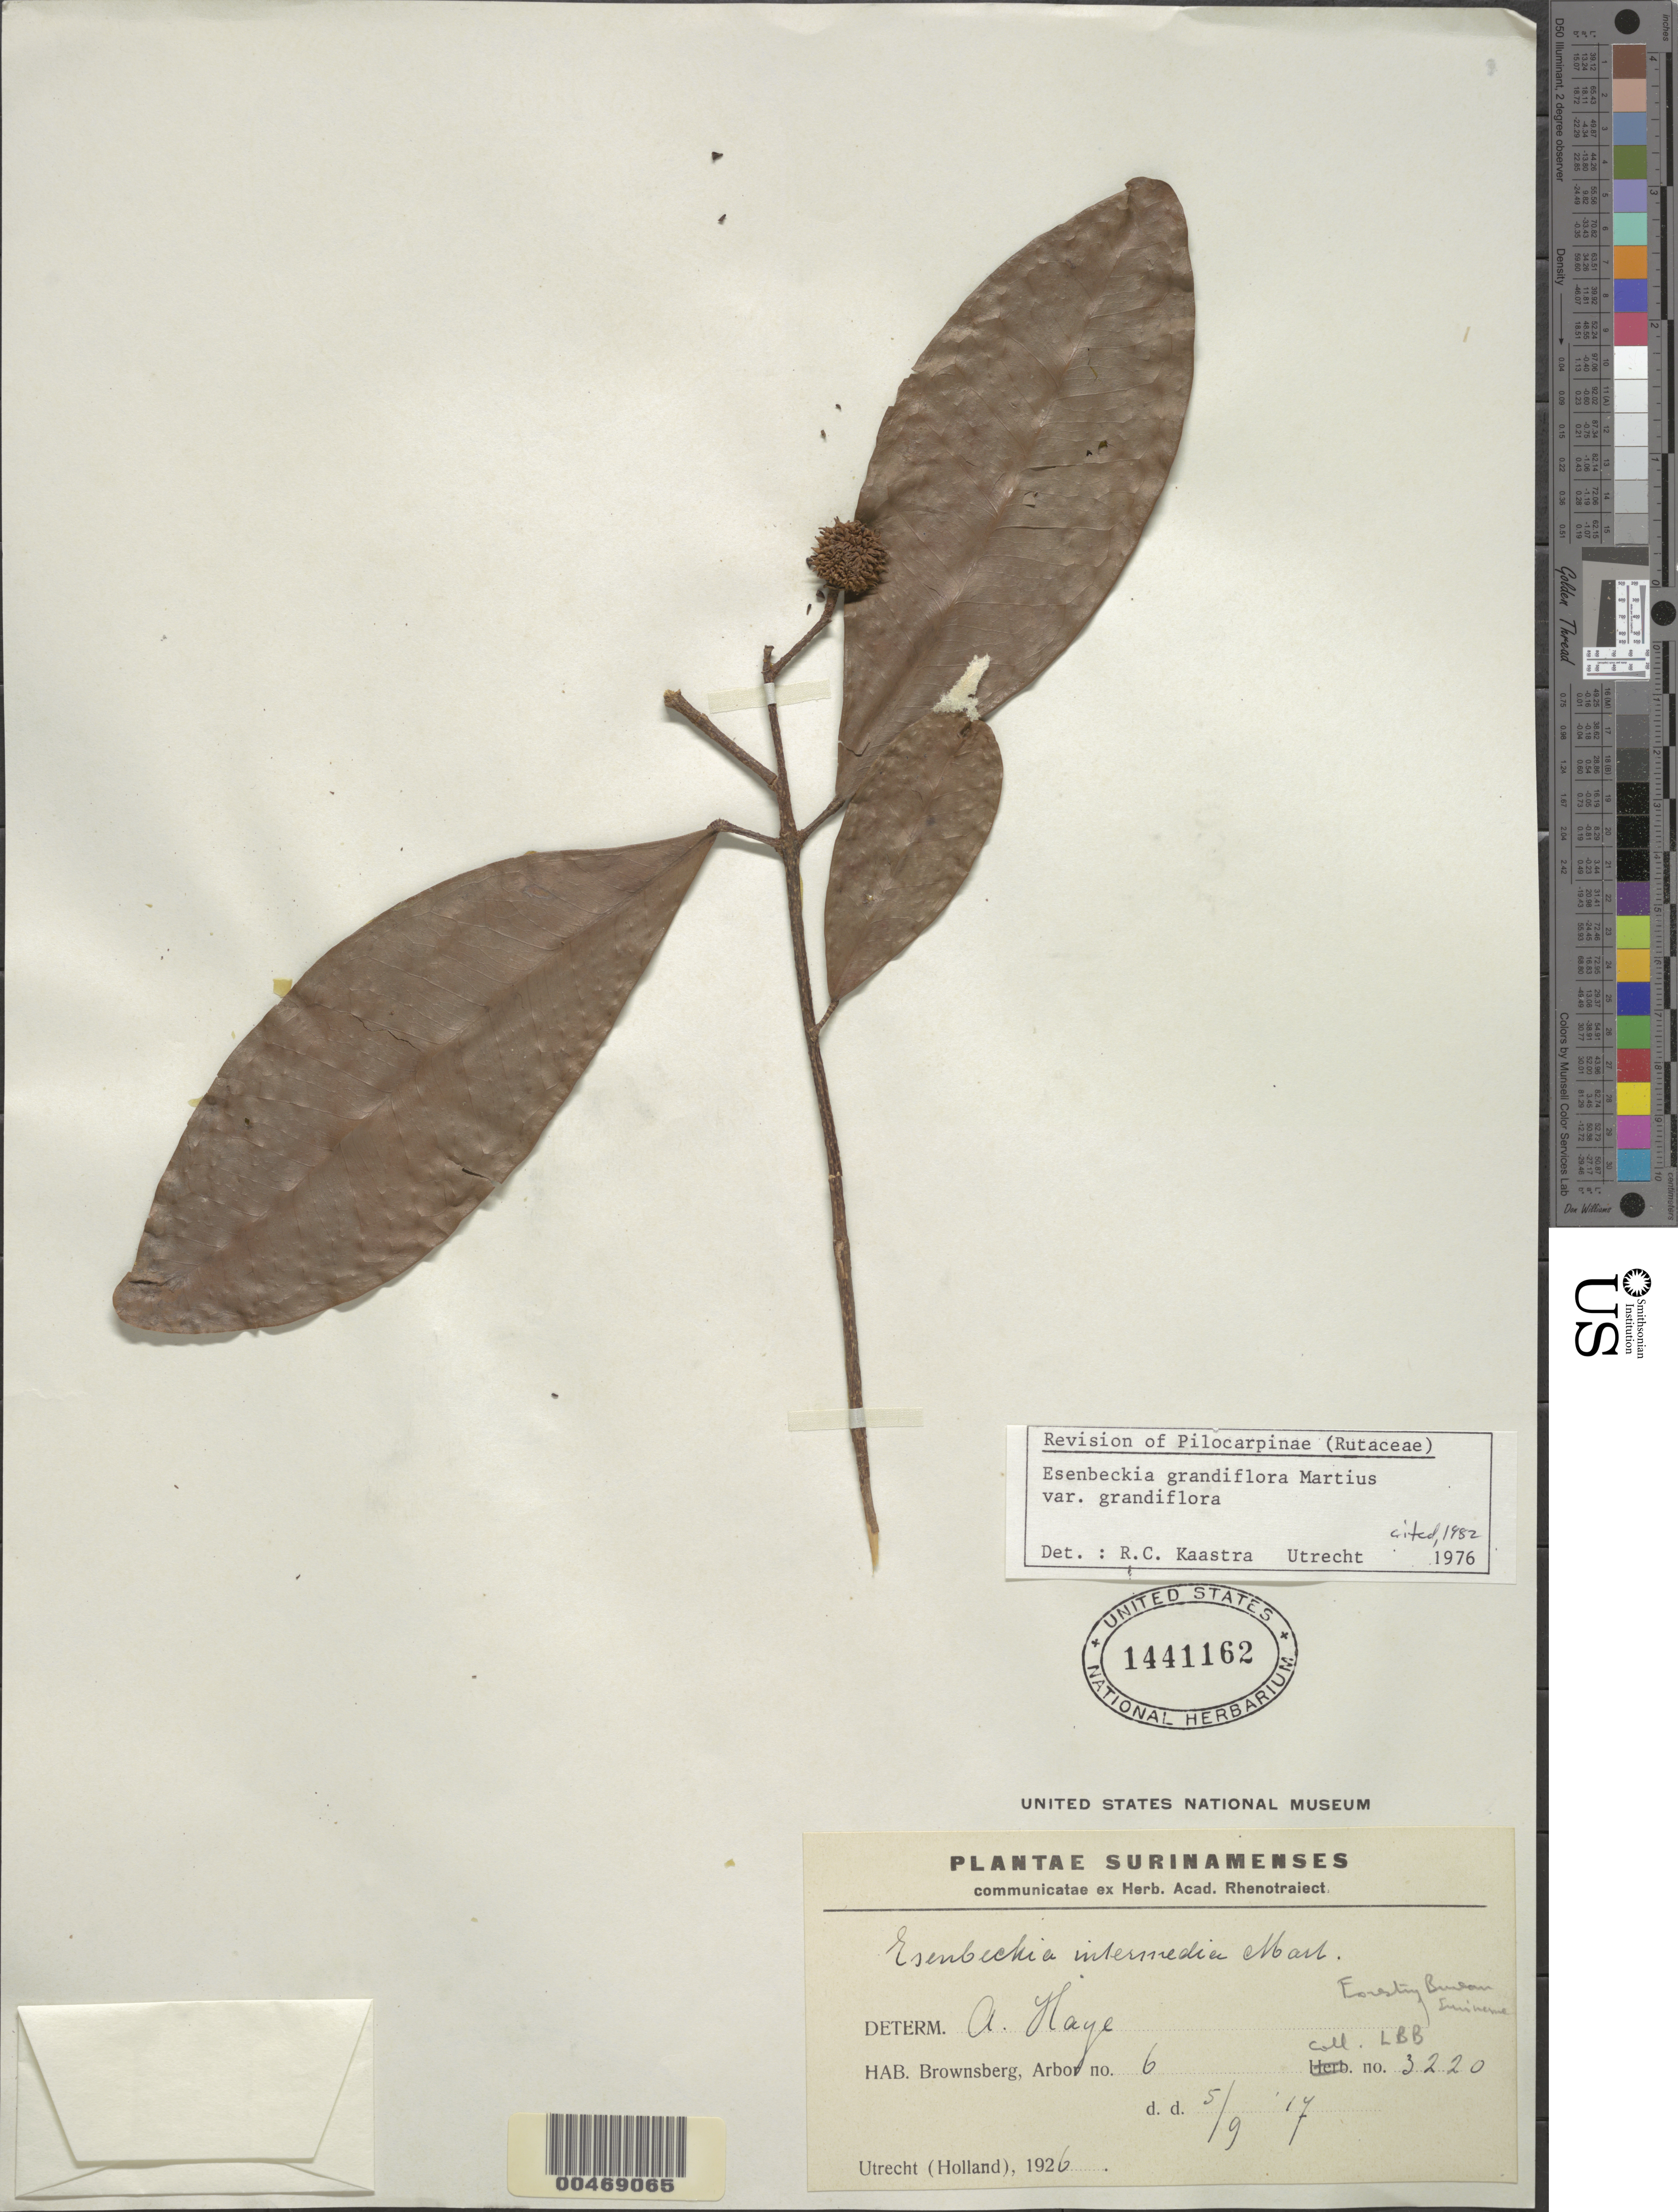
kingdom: Plantae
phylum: Tracheophyta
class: Magnoliopsida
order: Sapindales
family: Rutaceae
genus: Esenbeckia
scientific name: Esenbeckia grandiflora var. grandiflora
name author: Mart.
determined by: Kaastra, R. C., (UTRECHT)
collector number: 3220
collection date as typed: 5-Sep-17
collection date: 1917-09-05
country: Suriname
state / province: Brokopondo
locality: Brownsberg, Forest Reserve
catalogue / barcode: US 1441162